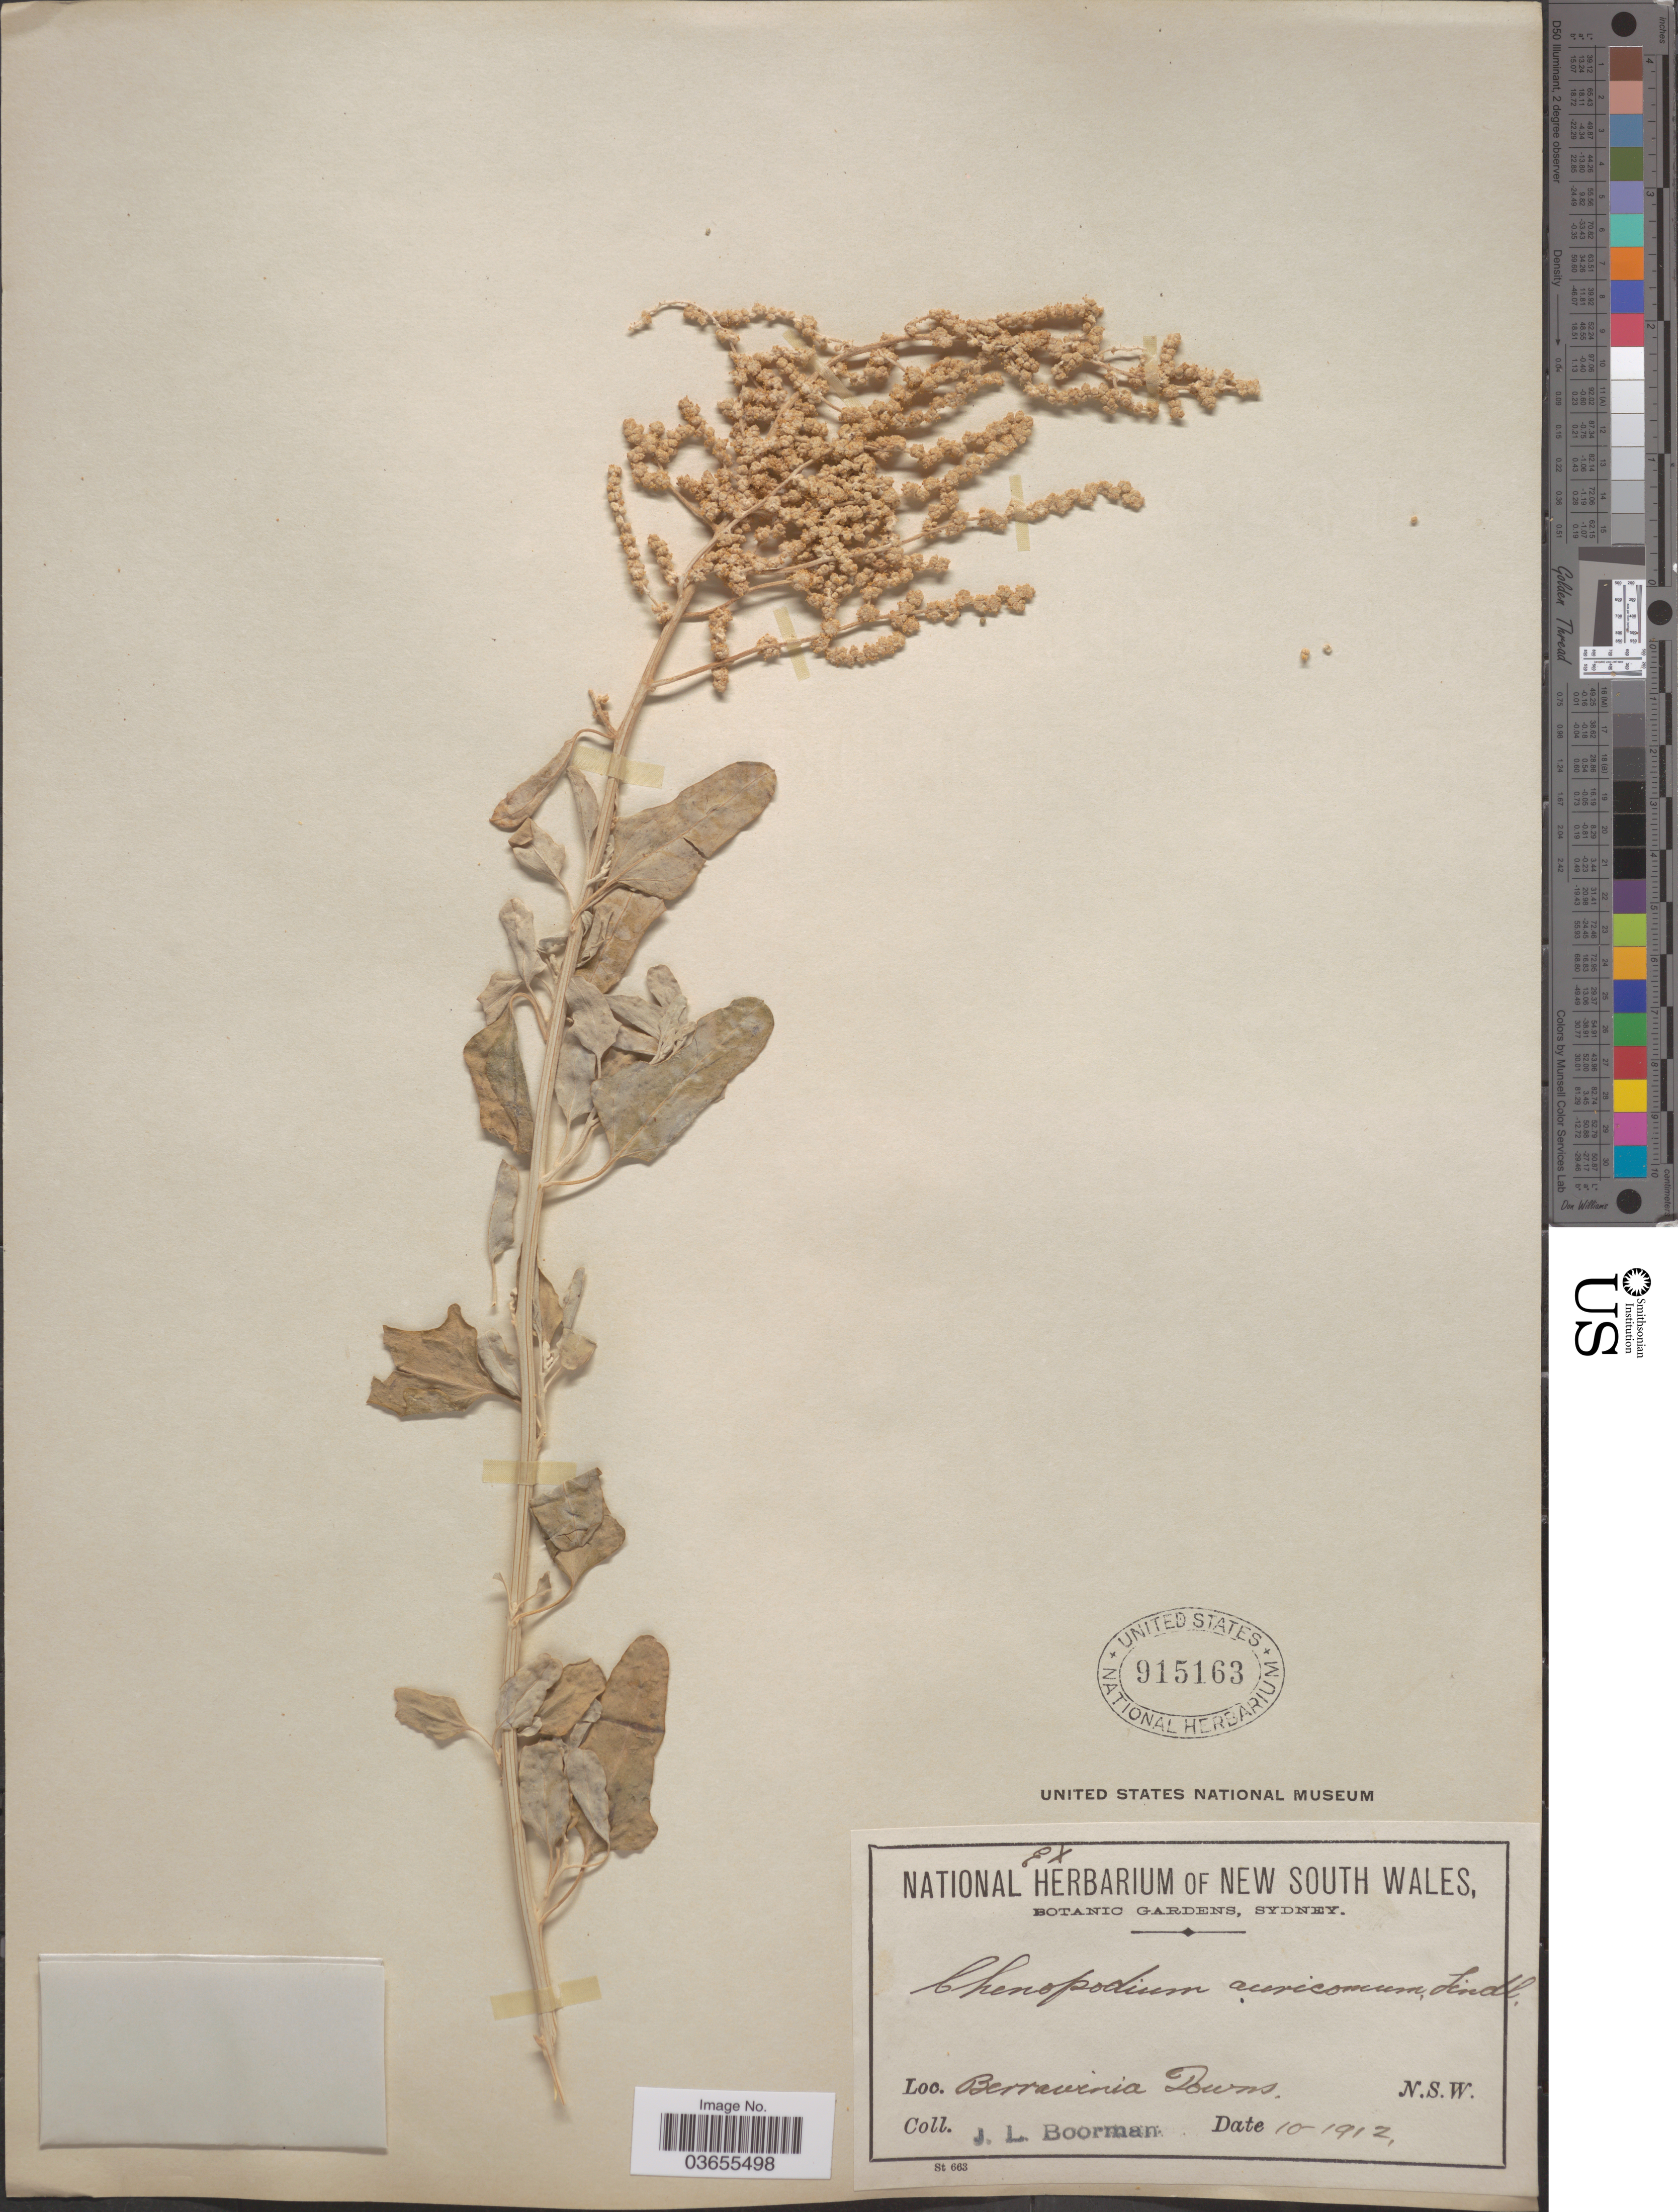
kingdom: Plantae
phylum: Tracheophyta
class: Magnoliopsida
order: Caryophyllales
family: Amaranthaceae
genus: Chenopodium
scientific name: Chenopodium auricomum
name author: Lindl.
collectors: J. Boorman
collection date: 1912-10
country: Australia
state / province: New South Wales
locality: Berrawinia Downs.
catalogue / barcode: US 915163